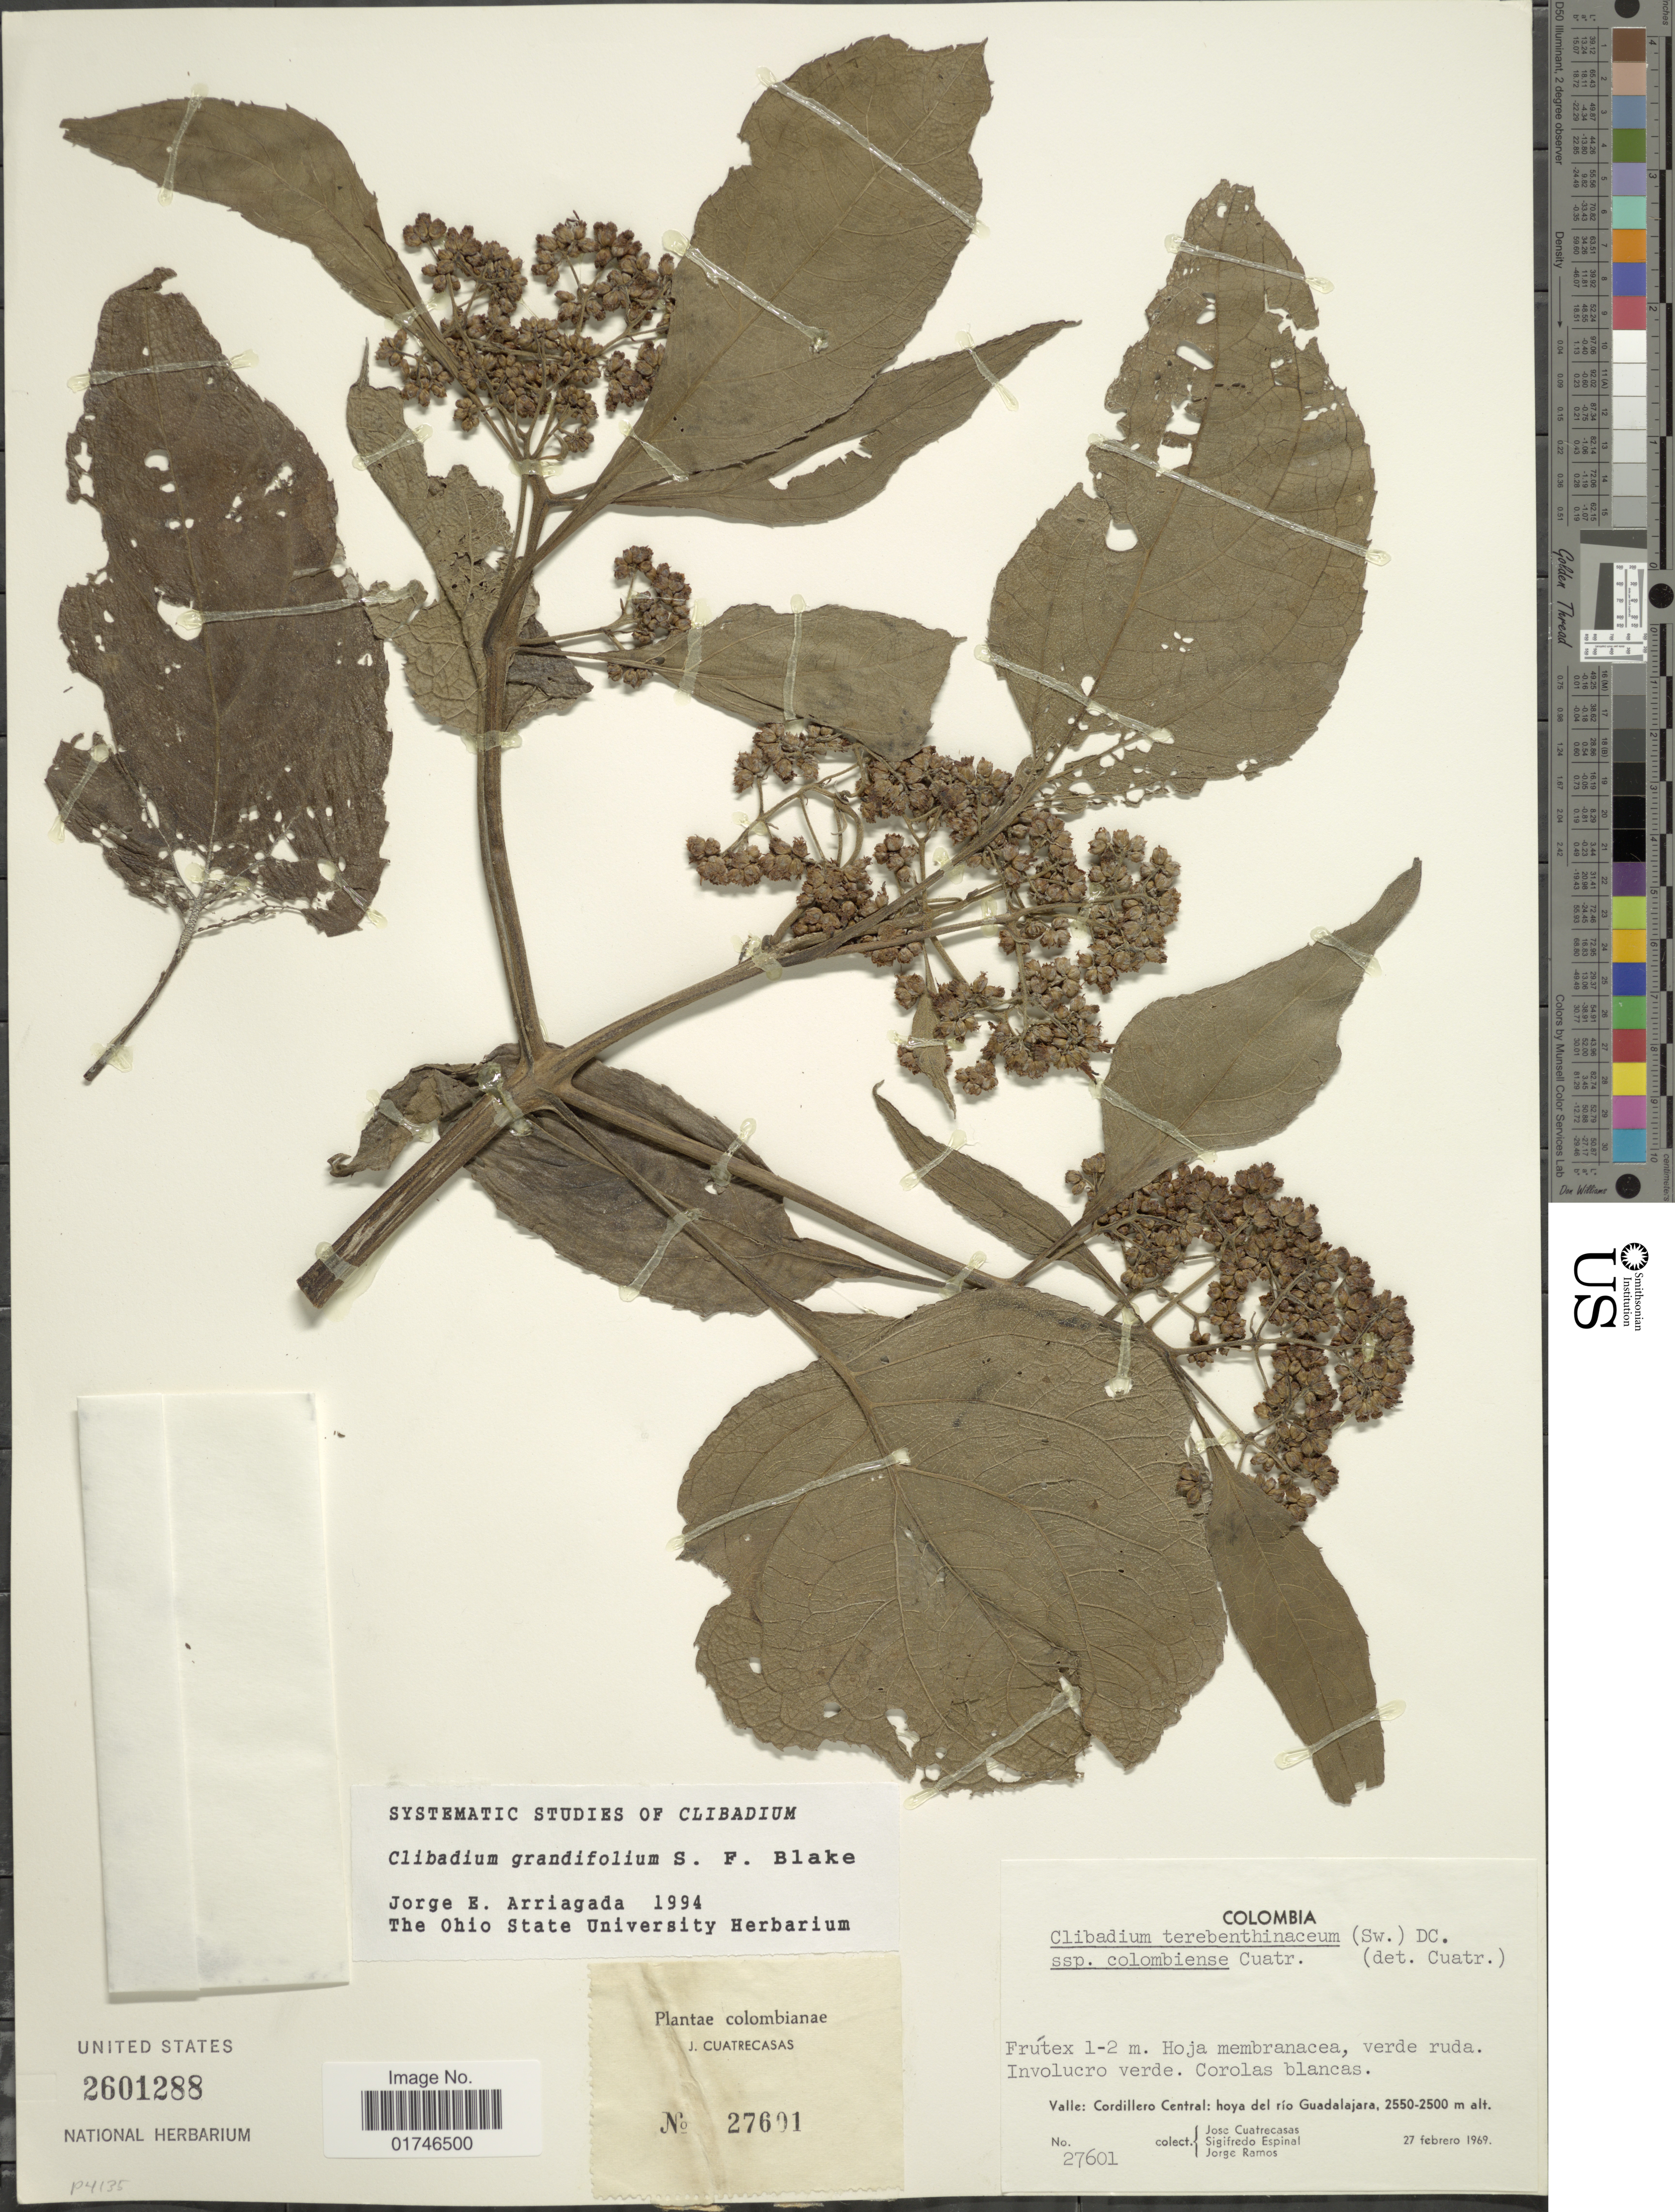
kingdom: Plantae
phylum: Tracheophyta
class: Magnoliopsida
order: Asterales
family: Asteraceae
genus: Clibadium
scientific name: Clibadium grandifolium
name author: S.F. Blake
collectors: J. Cuatrecasas, S. T. Espinal & J. Ramos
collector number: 27601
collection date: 1969-02-27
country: Colombia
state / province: Valle del Cauca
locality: Valle: Cordillera Central; hoya del Guadalajara.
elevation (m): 2500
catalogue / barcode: US 2601288